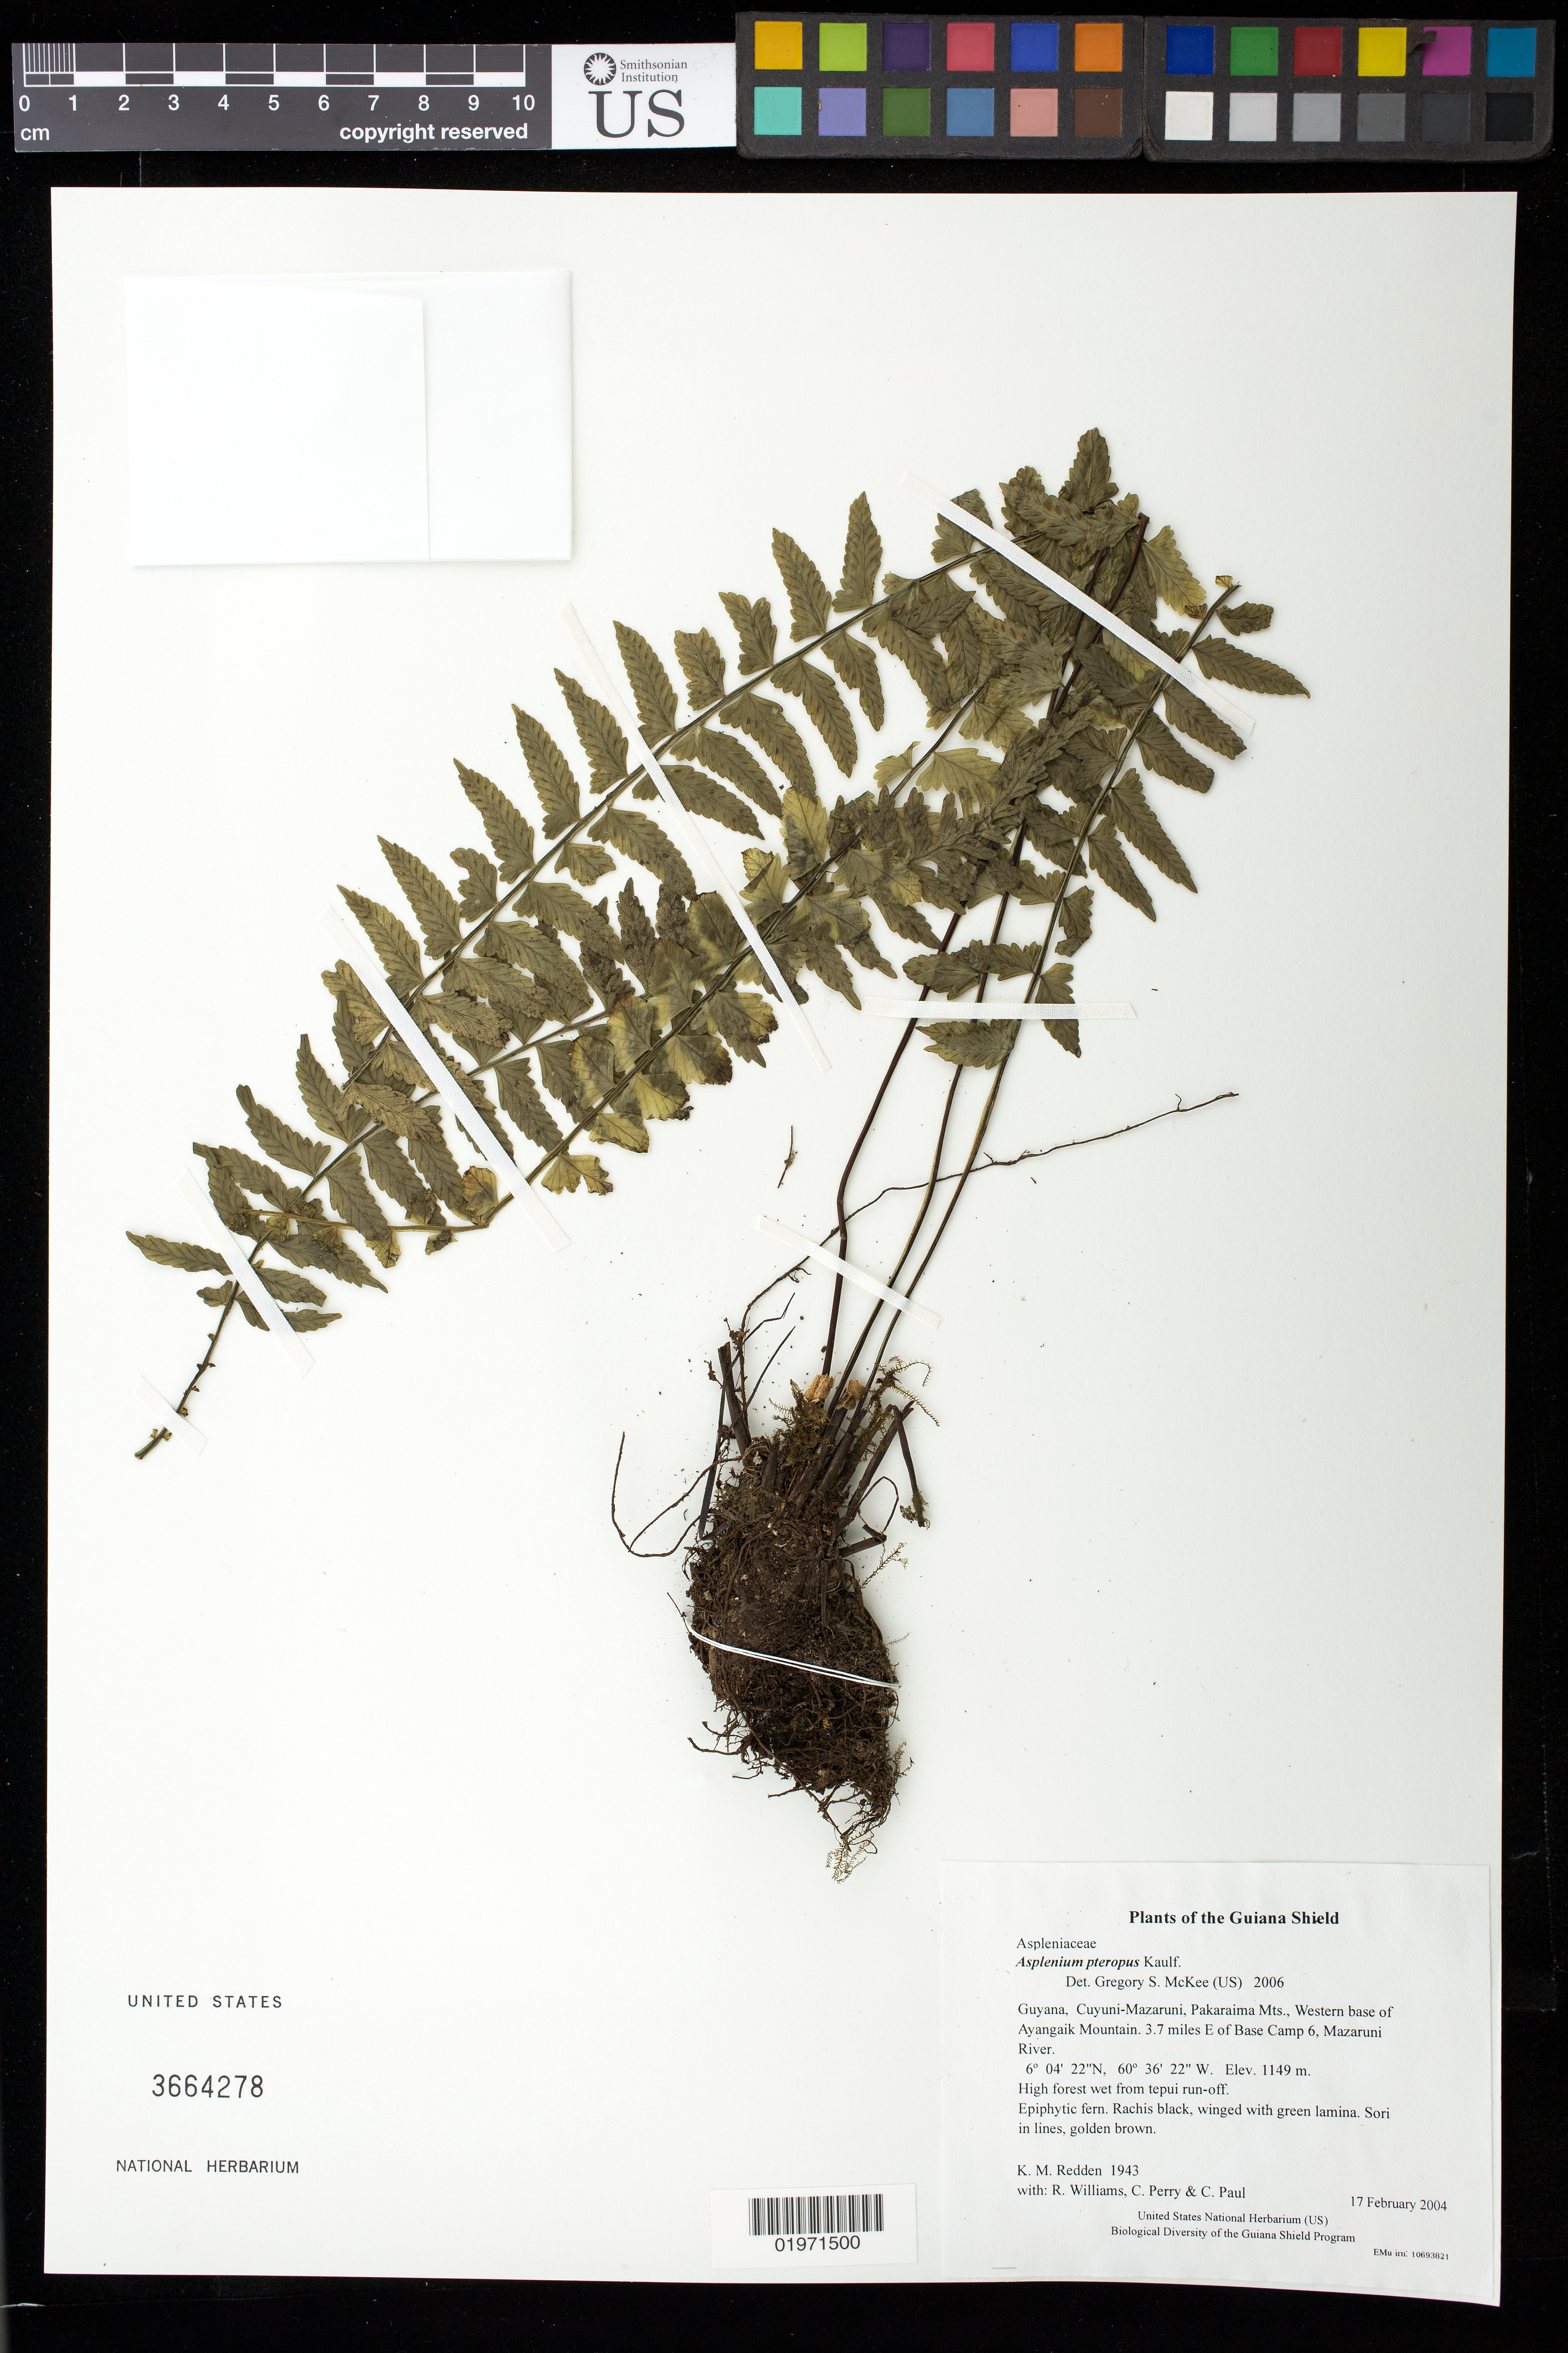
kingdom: Plantae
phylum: Tracheophyta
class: Polypodiopsida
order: Polypodiales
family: Aspleniaceae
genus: Asplenium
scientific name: Asplenium pteropus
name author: Kaulf.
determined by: McKee, G. S., (US), NMNH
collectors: K. M. Redden, R. Williams, C. Perry & C. Paul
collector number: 1943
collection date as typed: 17 February 2004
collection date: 2004-02-17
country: Guyana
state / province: Cuyuni-Mazaruni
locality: Pakaraima Mts., Western base of Ayangaik Mountain. 3.7 miles E of Base Camp 6, Mazaruni River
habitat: High forest wet from tepui run-off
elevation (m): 1149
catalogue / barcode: US 3664278